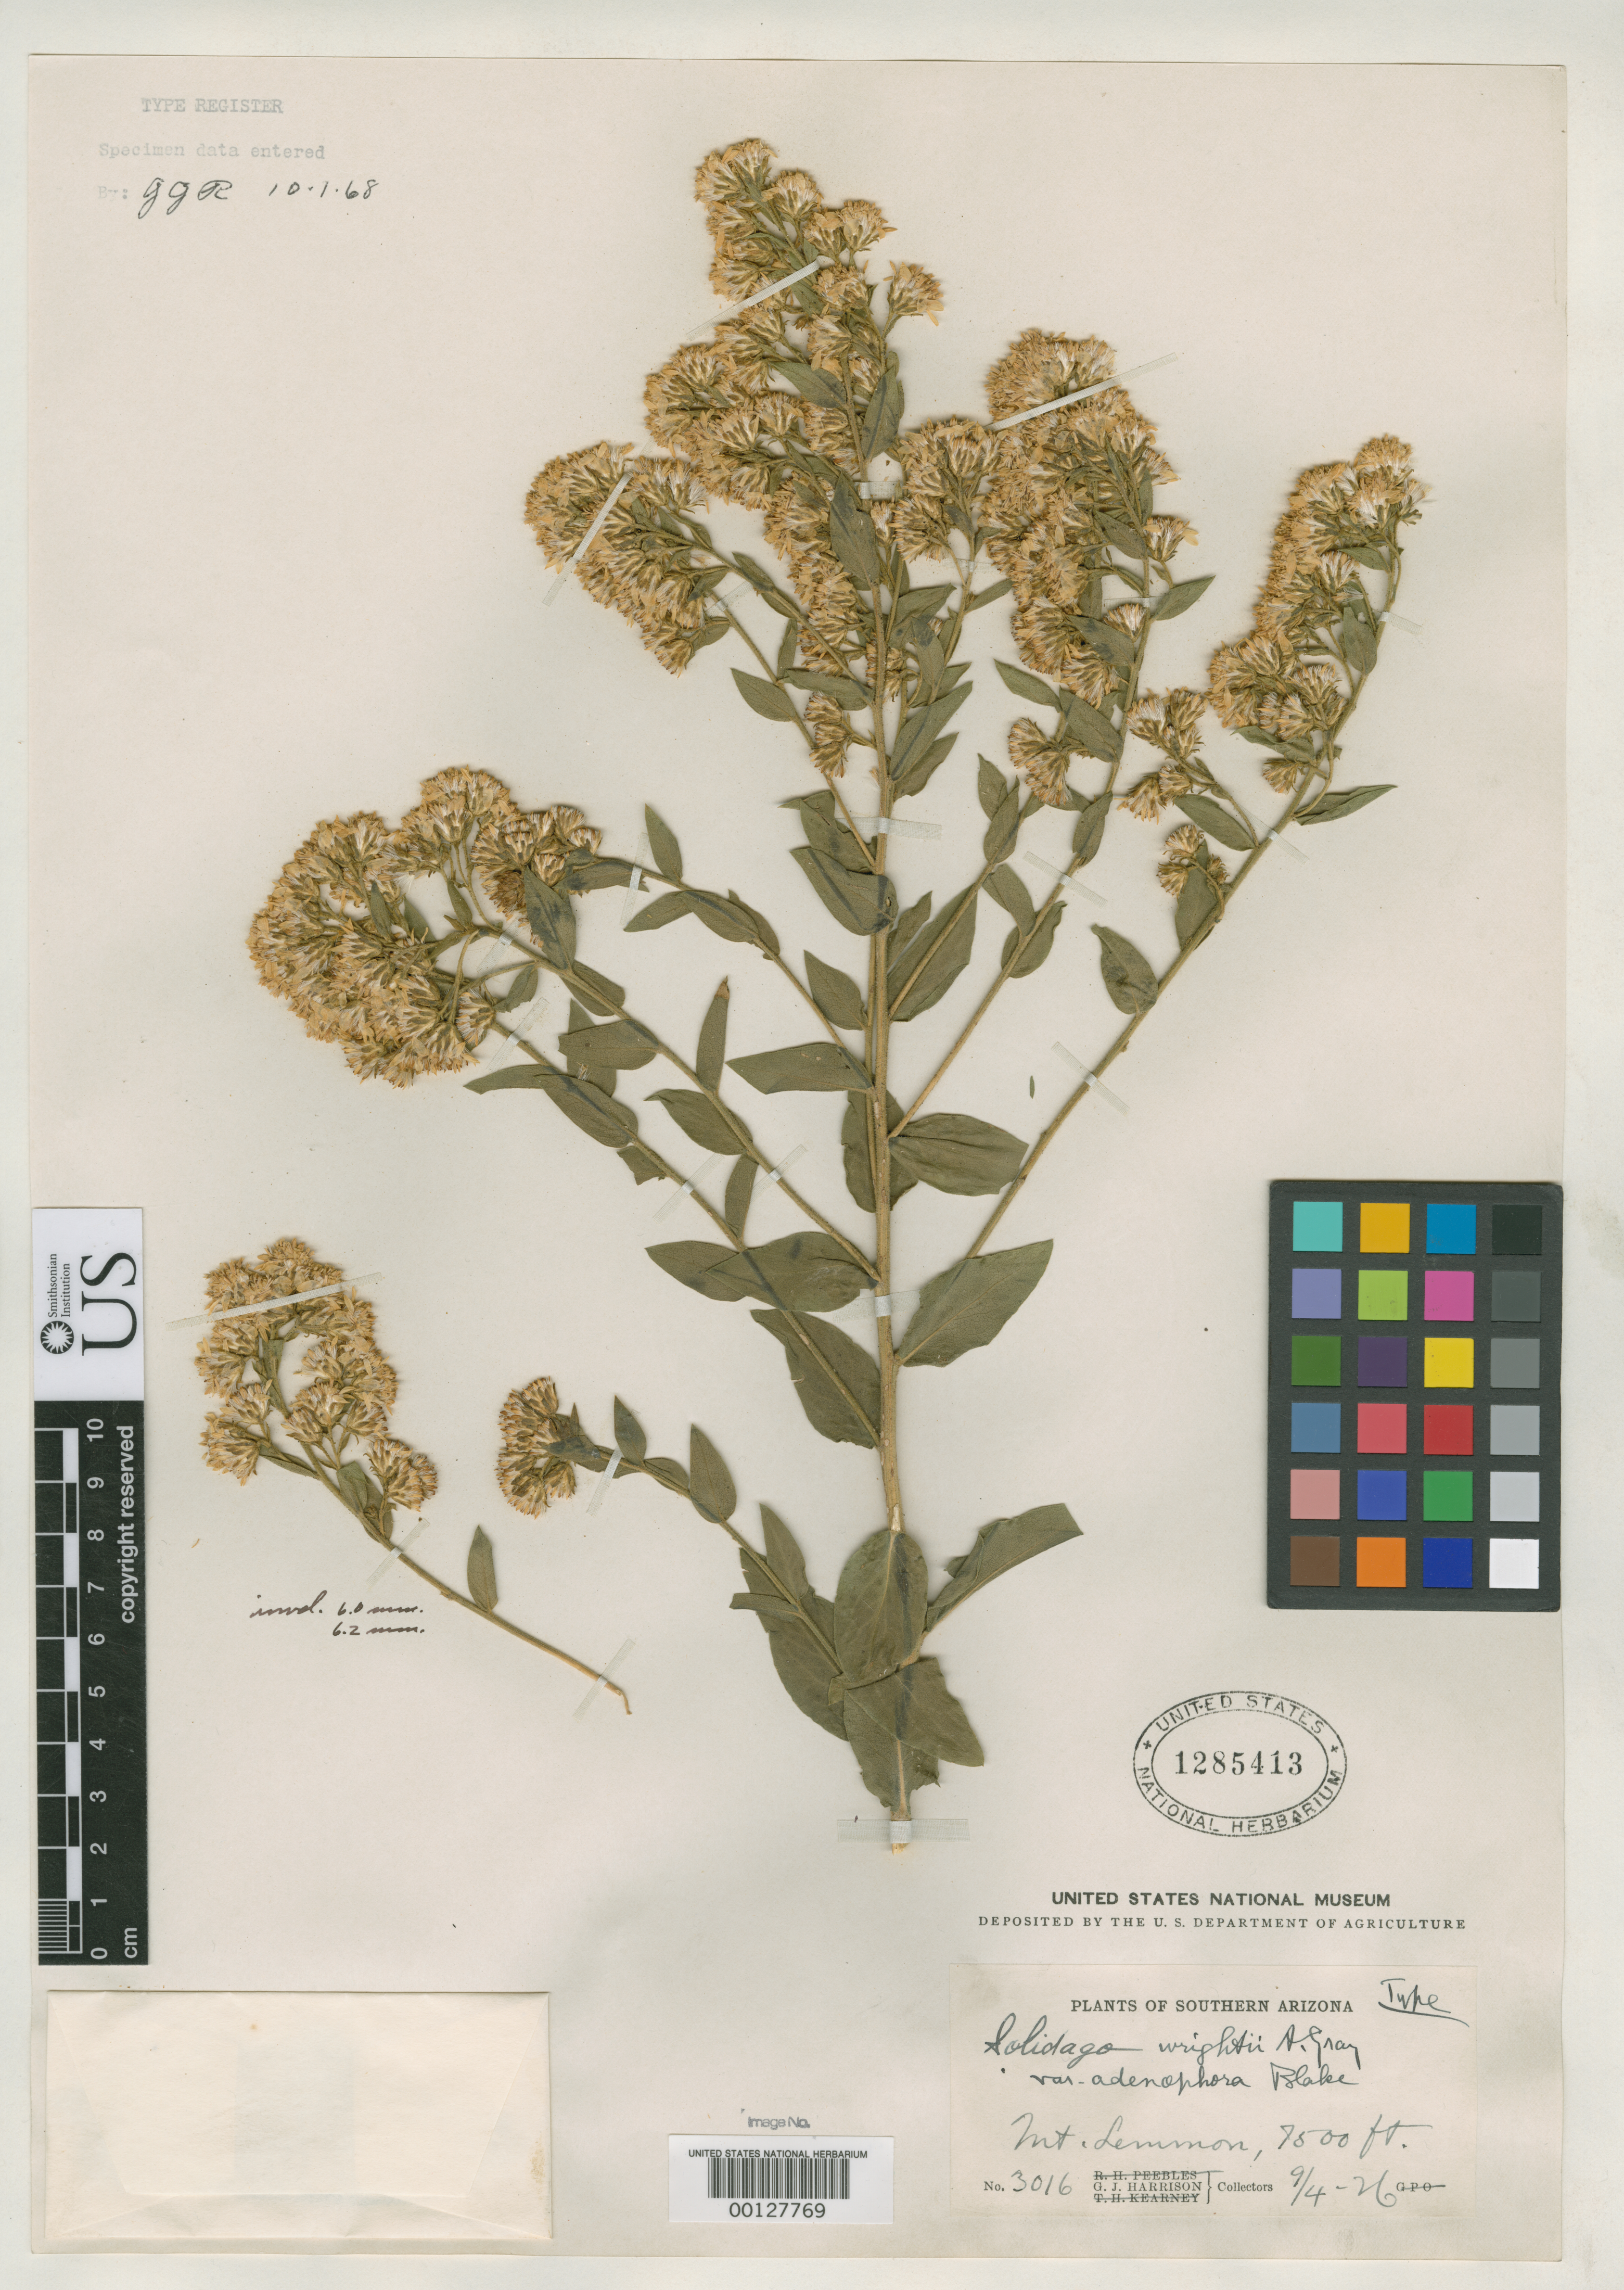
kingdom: Plantae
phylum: Tracheophyta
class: Magnoliopsida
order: Asterales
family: Asteraceae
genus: Solidago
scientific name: Solidago wrightii var. adenophora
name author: S.F. Blake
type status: Holotype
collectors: G. J. Harrison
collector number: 3016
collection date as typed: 04 Sep 1926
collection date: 1926-09-04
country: United States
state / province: Arizona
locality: Mt. Lemmon.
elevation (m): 2285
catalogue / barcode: US 1285413